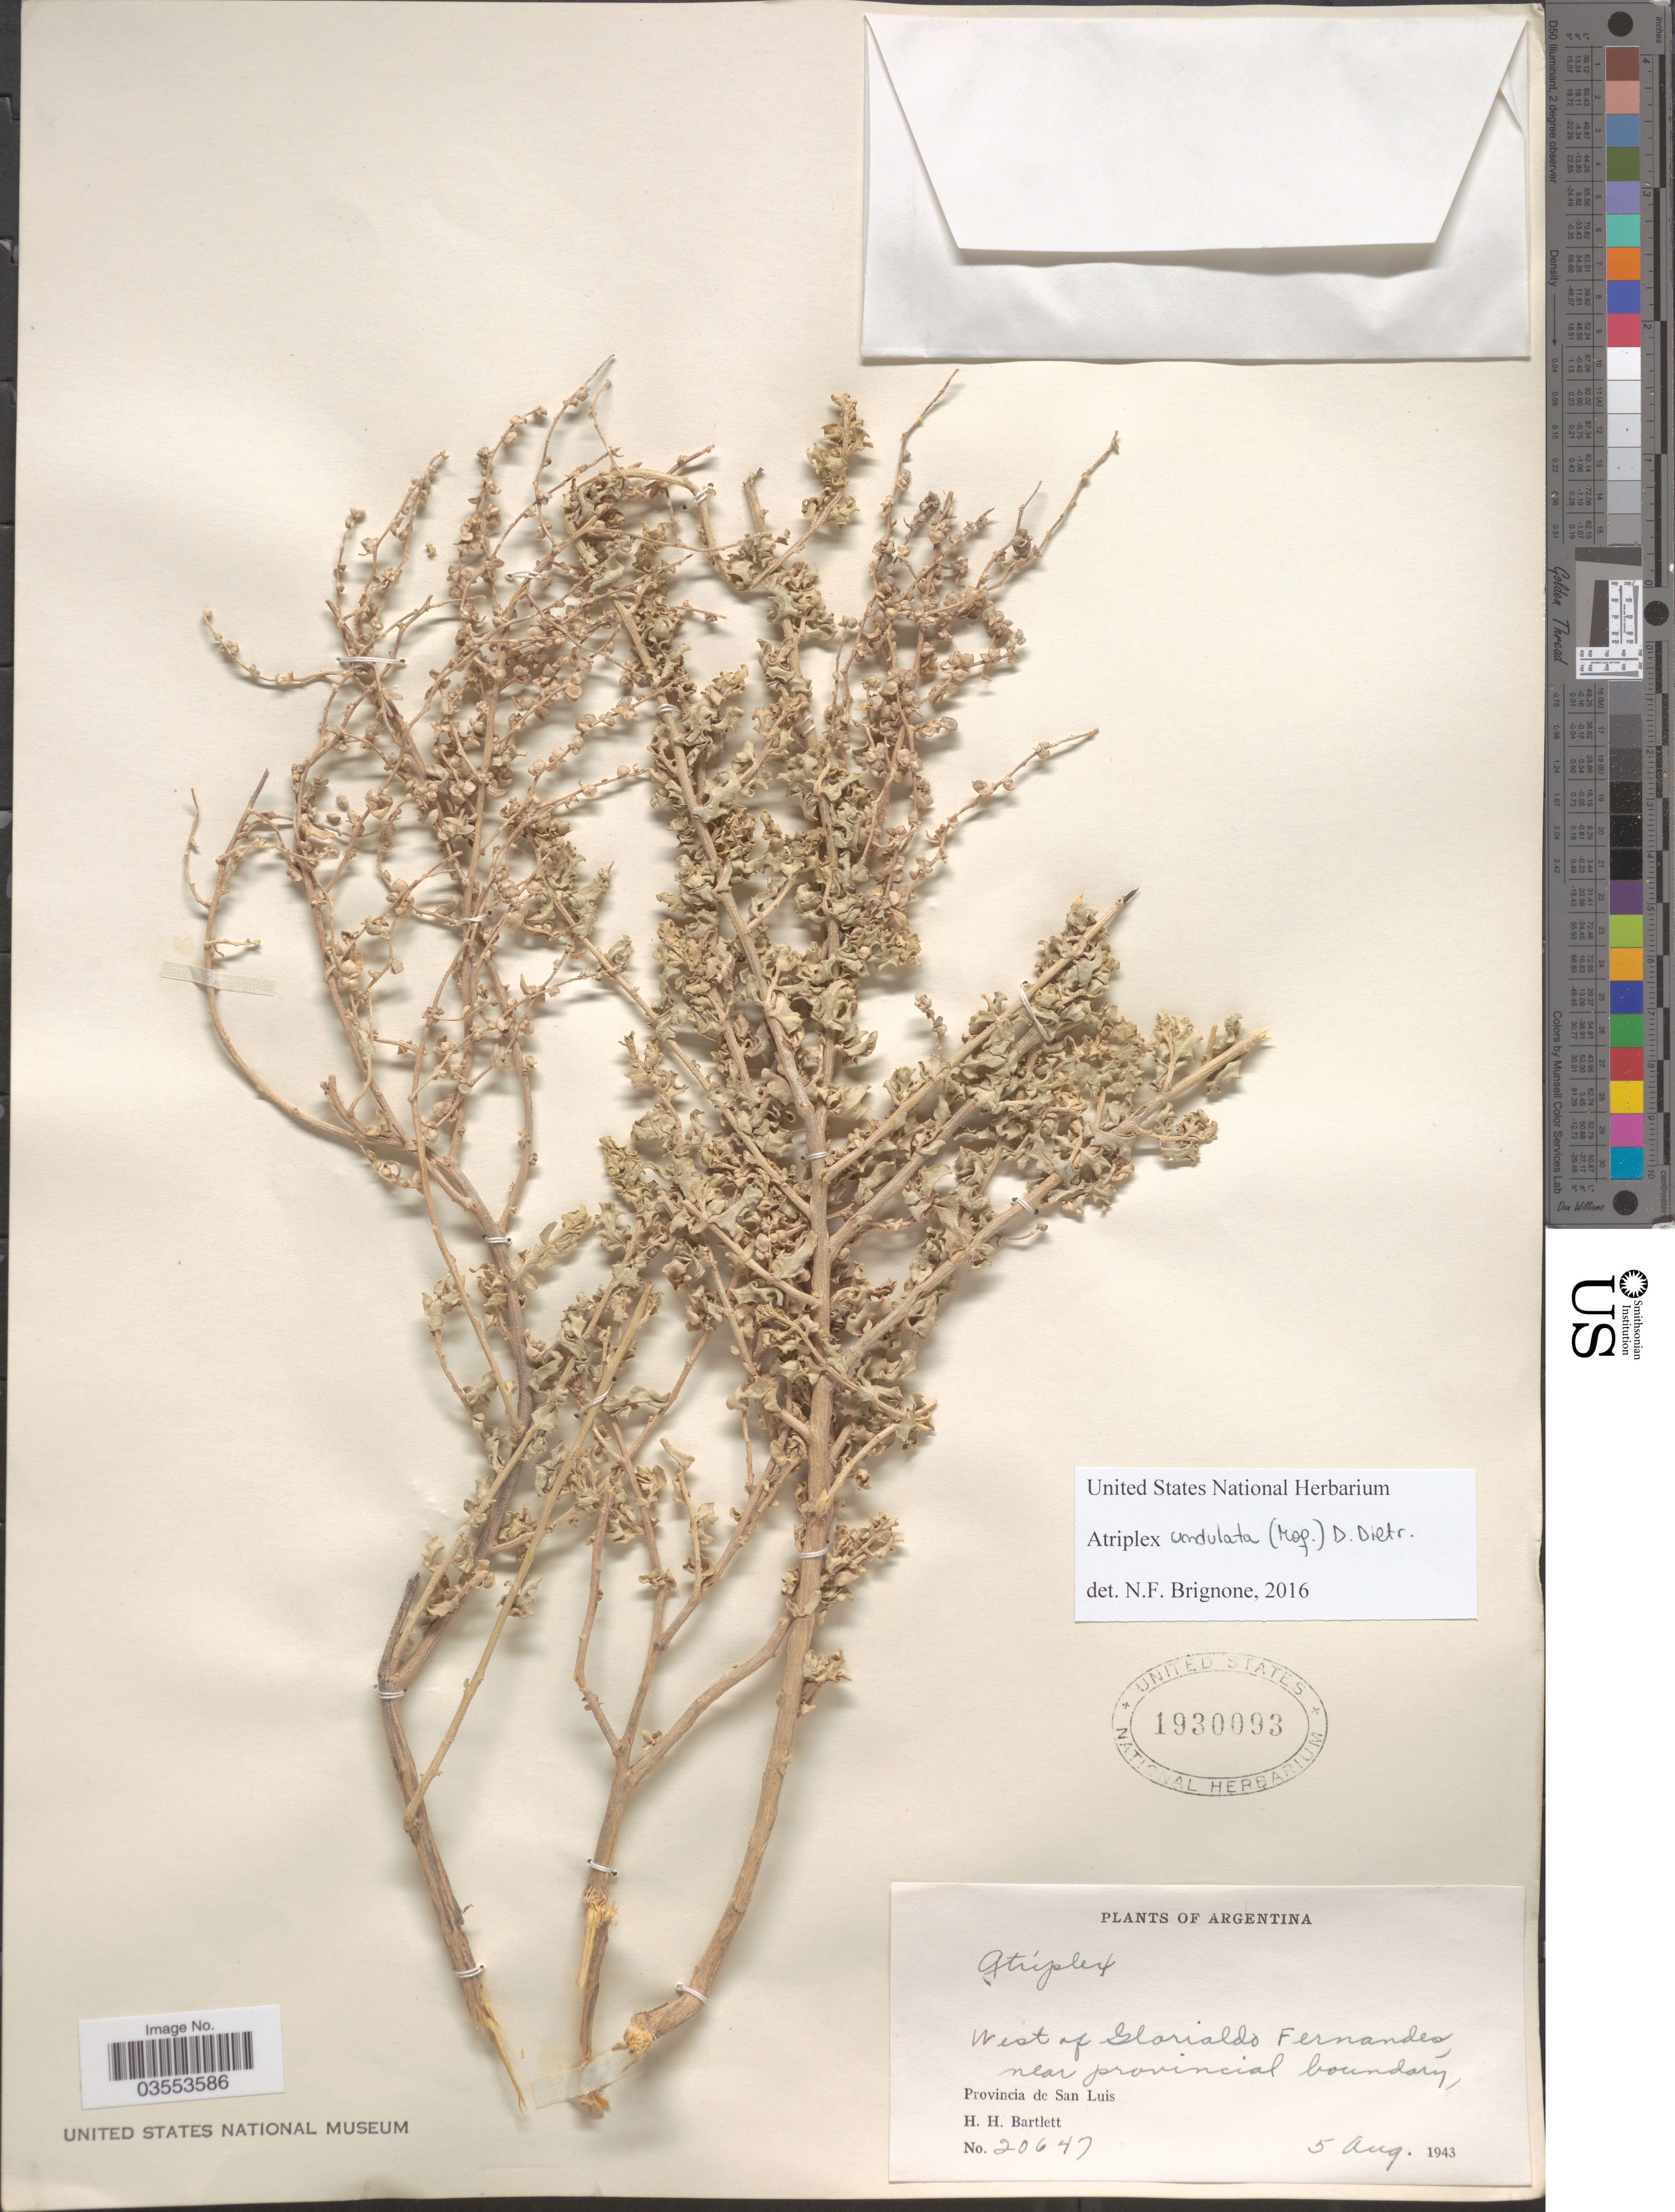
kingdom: Plantae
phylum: Tracheophyta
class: Magnoliopsida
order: Caryophyllales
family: Amaranthaceae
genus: Atriplex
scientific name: Atriplex sp.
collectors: H. H. Bartlett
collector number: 20647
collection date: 1943-08-05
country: Argentina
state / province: San Luis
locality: West of Glorialdo Fernandes, near provincial boundary.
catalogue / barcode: US 1930093